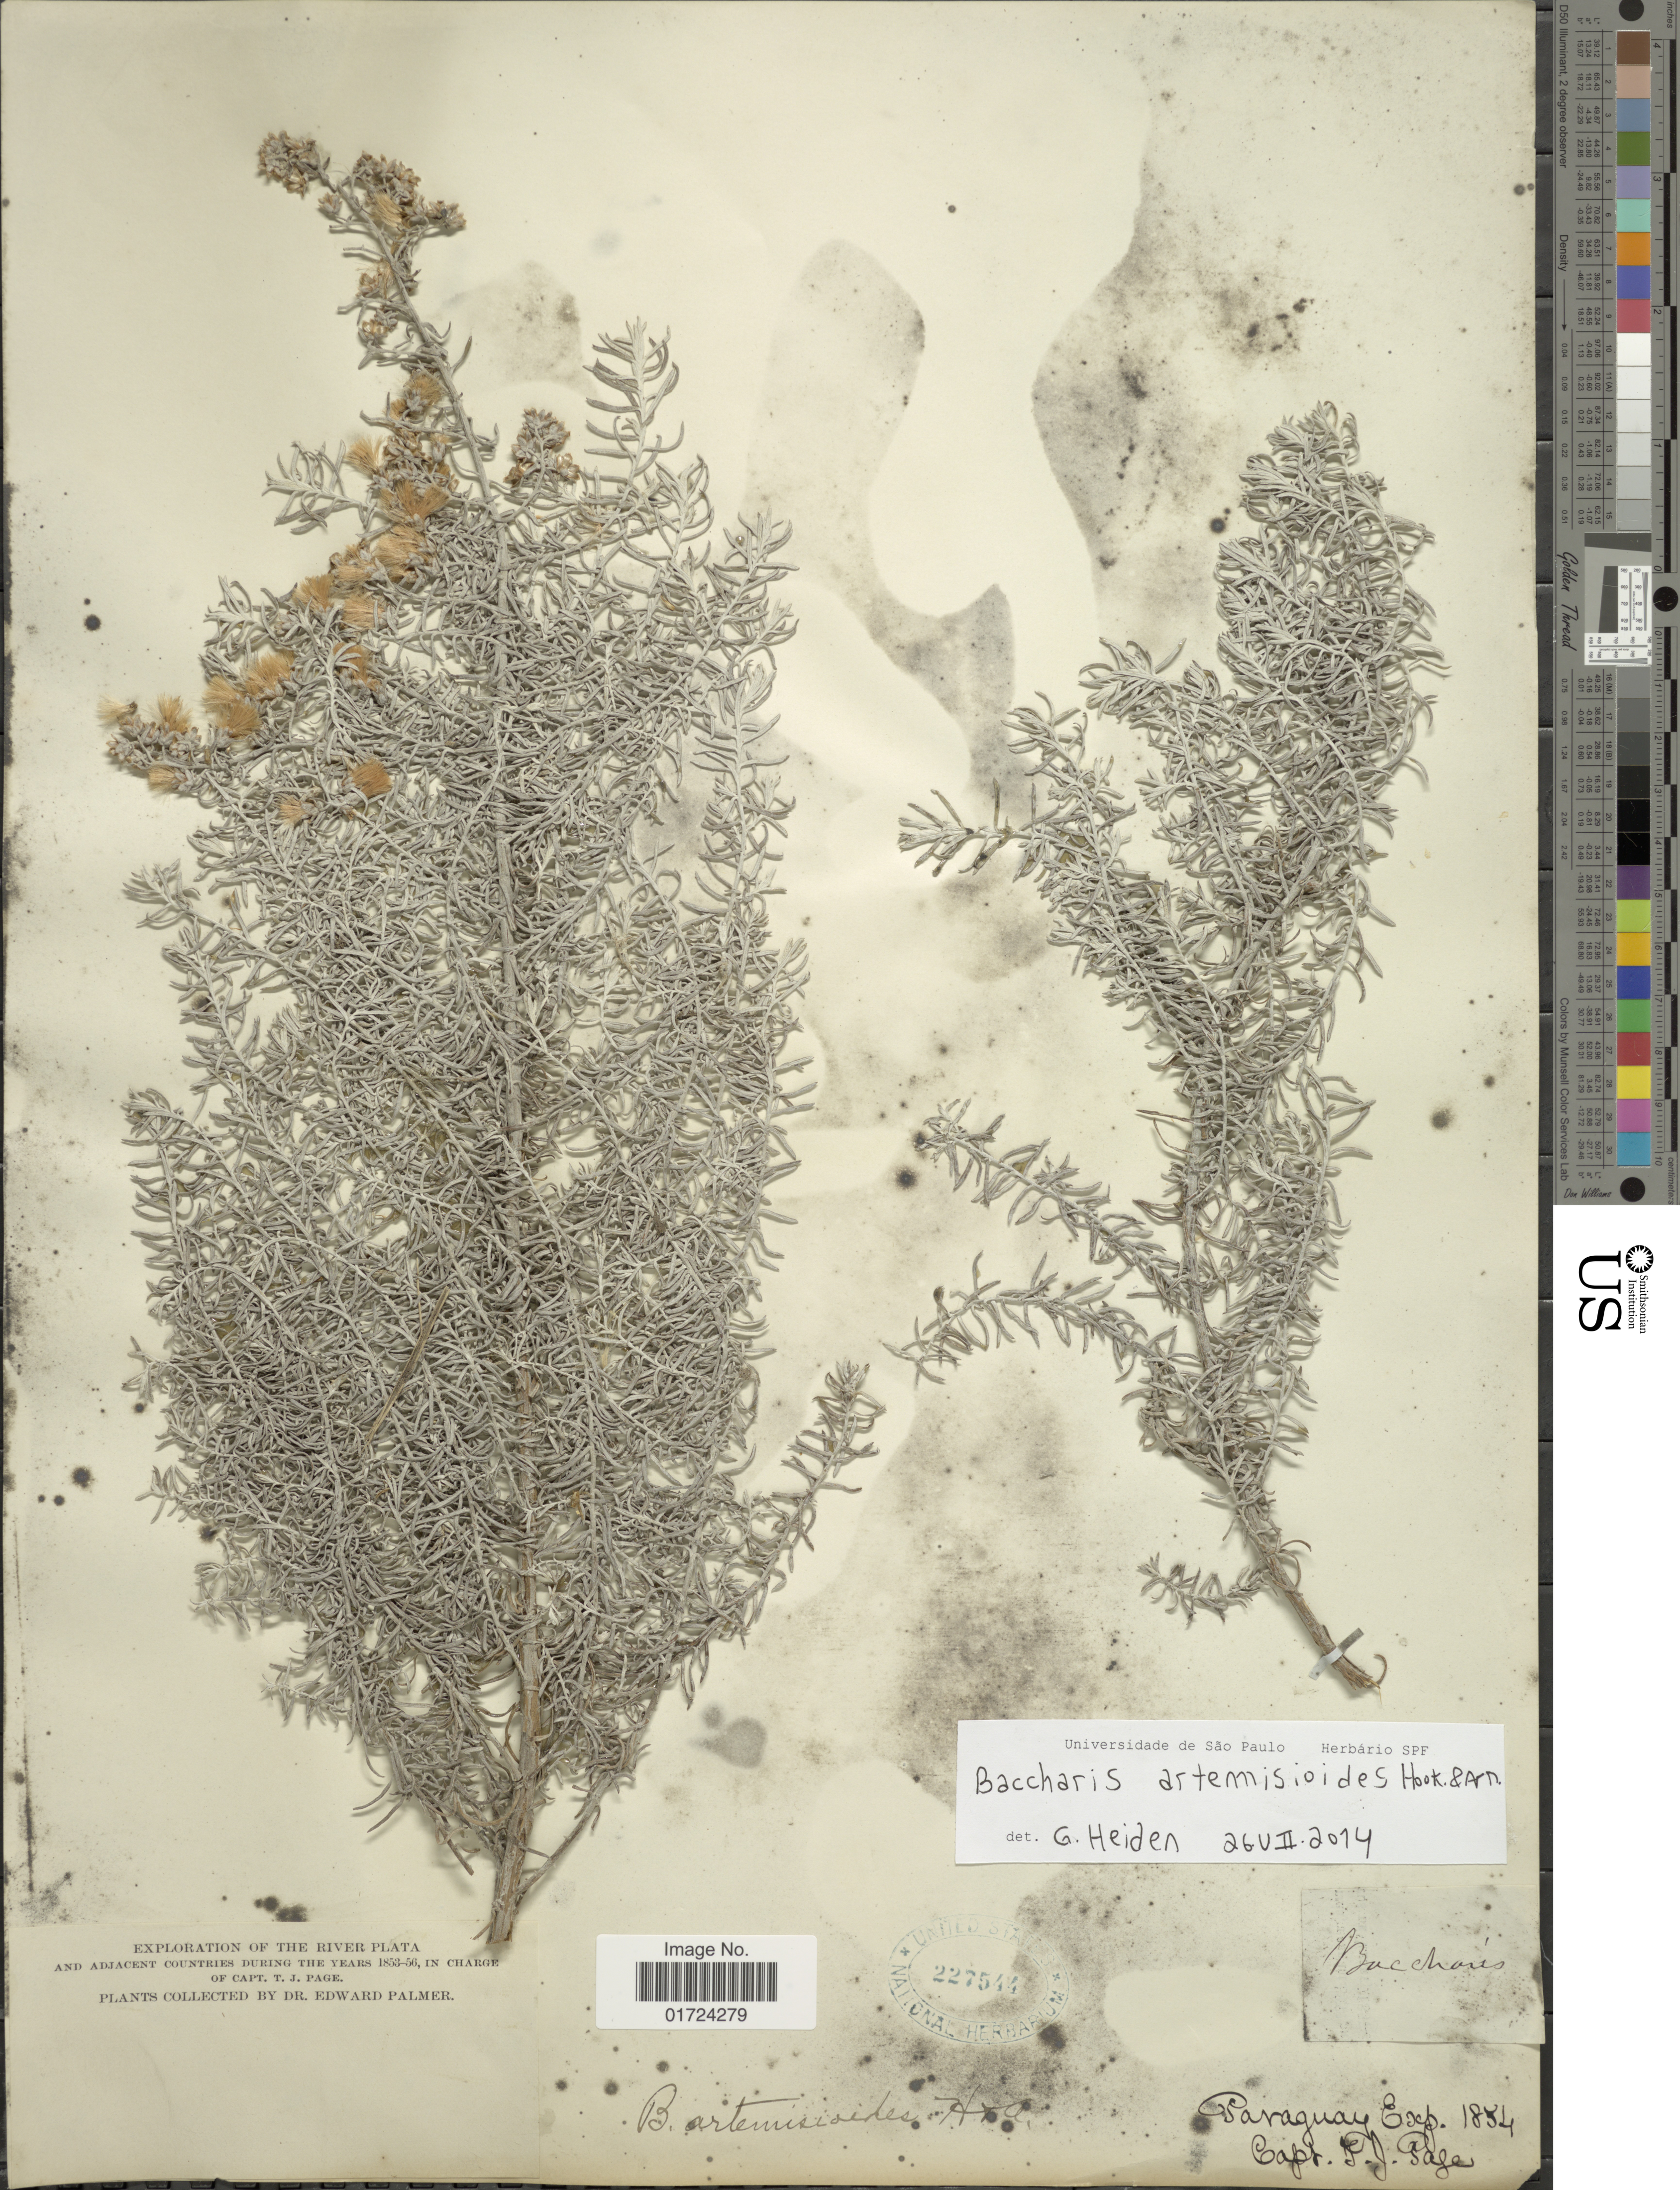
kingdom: Plantae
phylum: Tracheophyta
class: Magnoliopsida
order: Asterales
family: Asteraceae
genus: Baccharis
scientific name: Baccharis artemisioides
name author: Hook. & Arn.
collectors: E. Palmer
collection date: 1854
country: Paraguay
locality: Paraguay Exp.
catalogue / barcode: US 227544